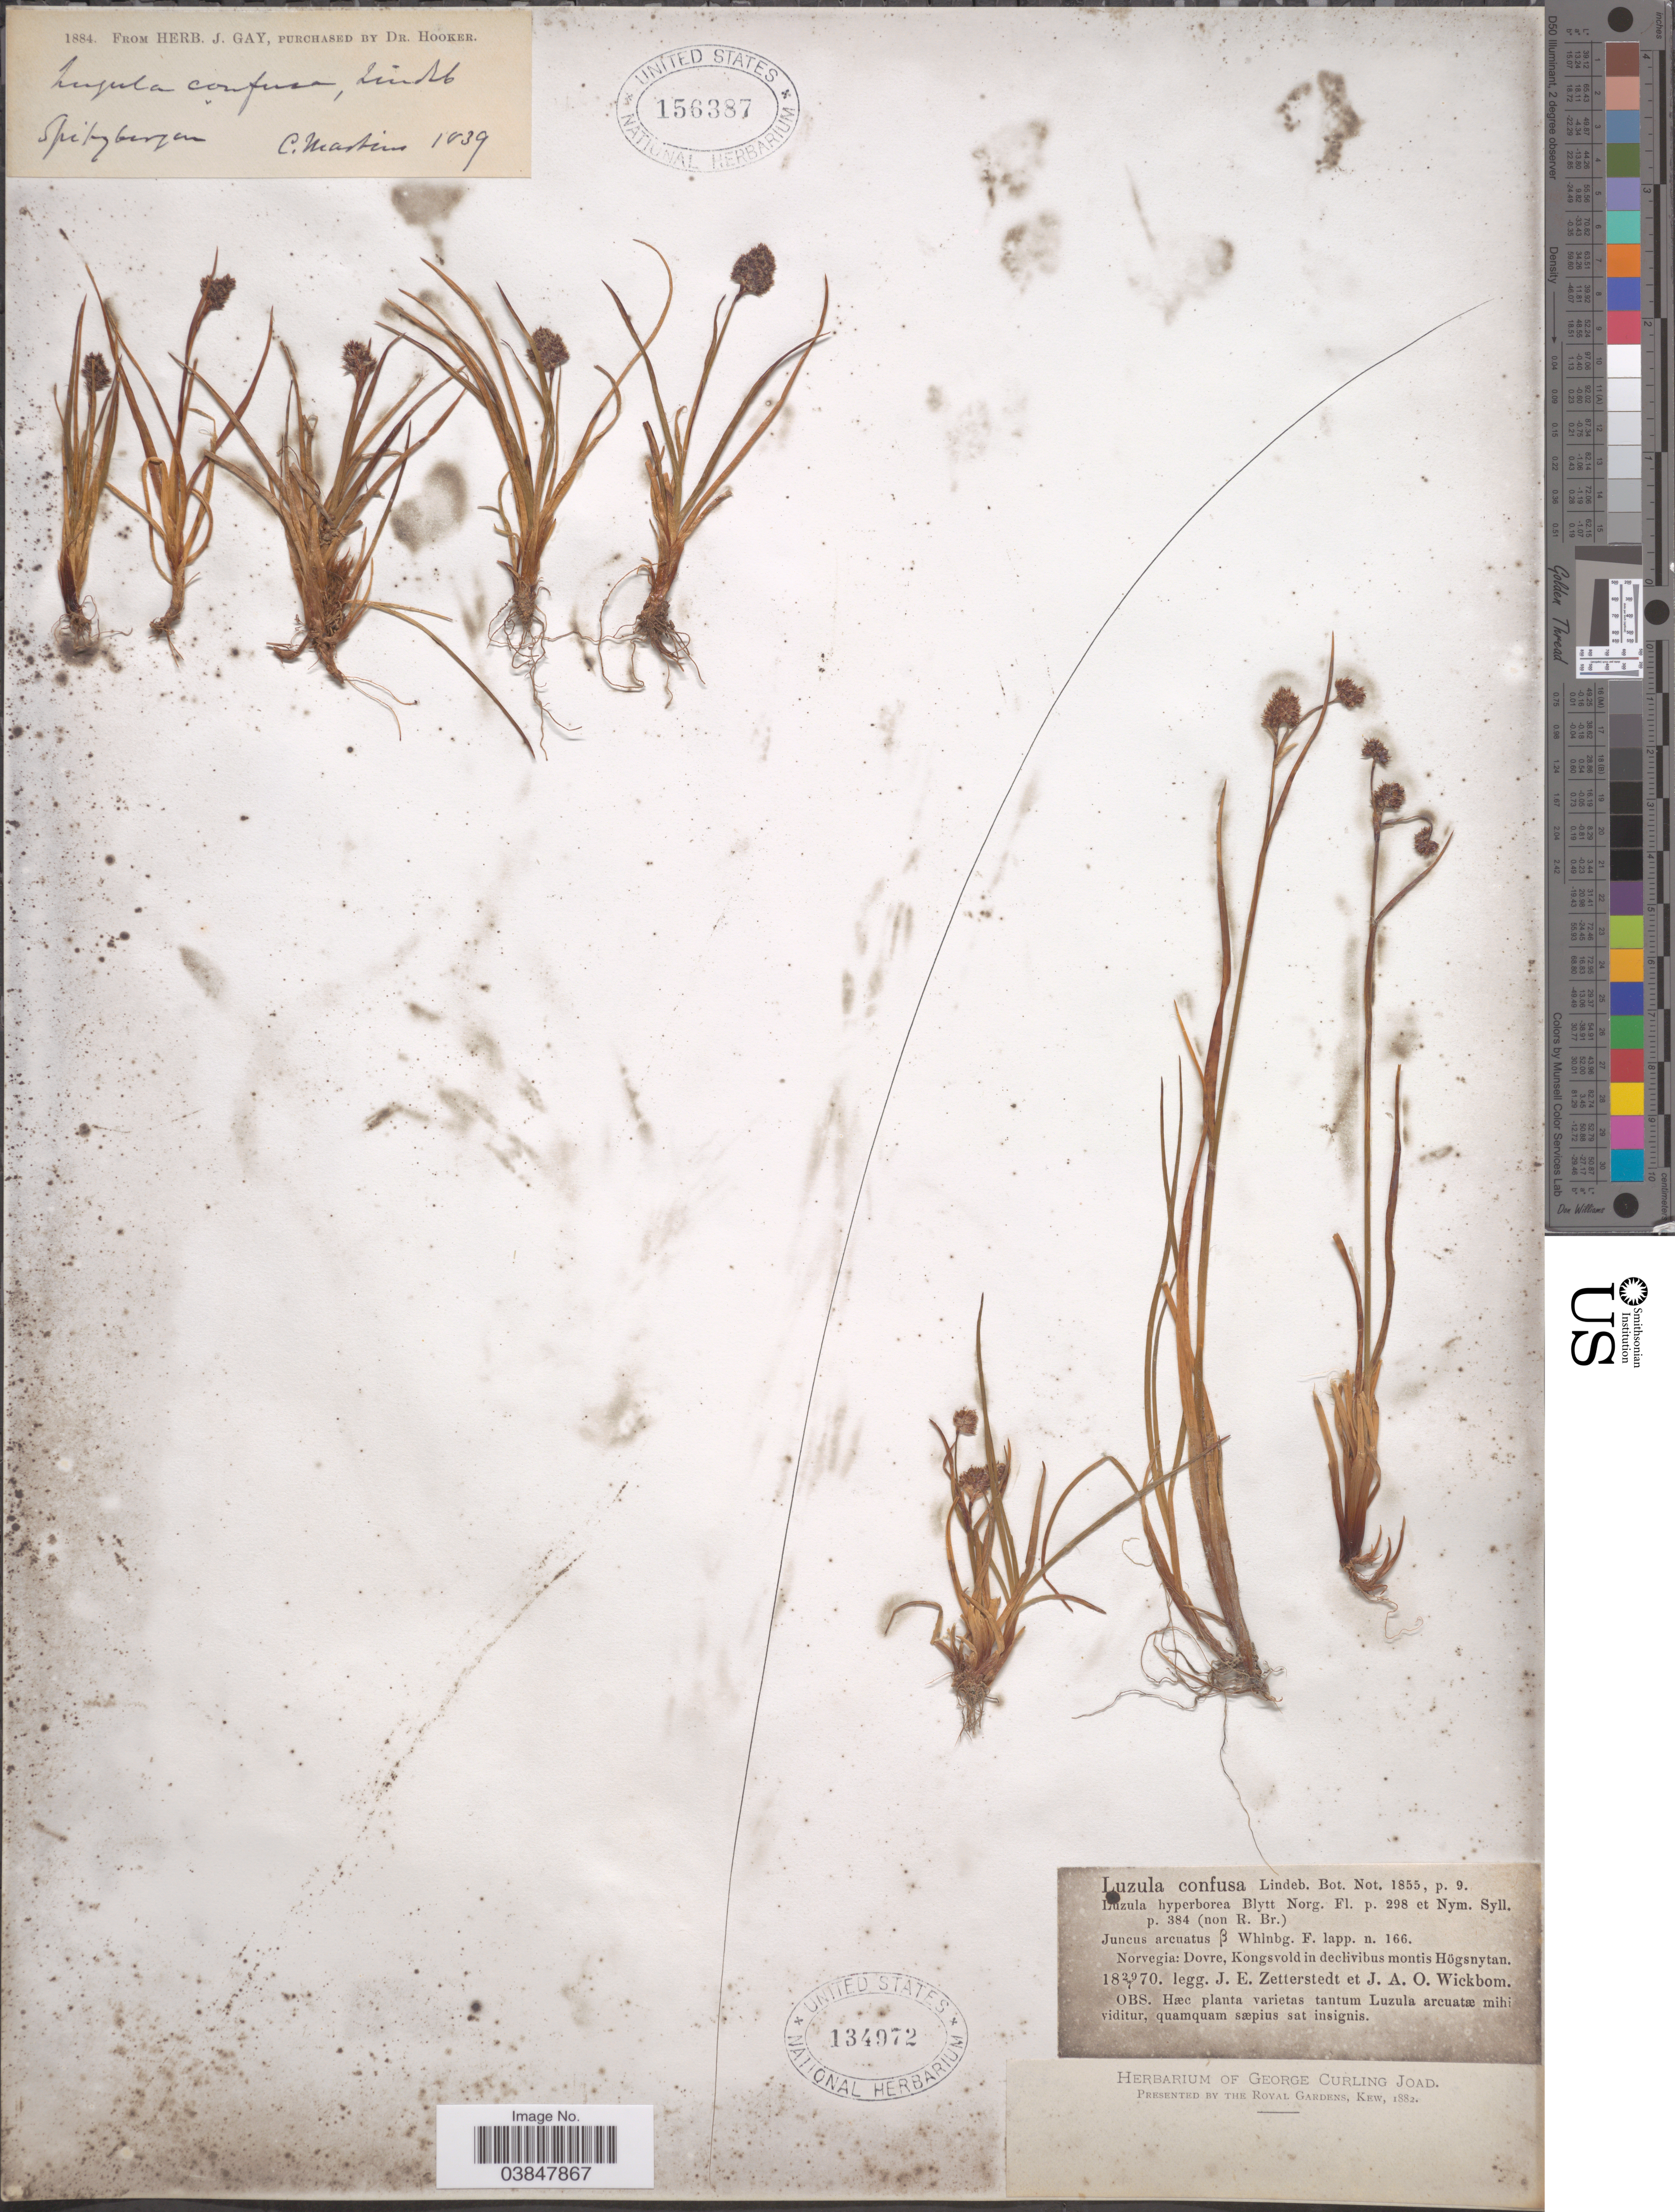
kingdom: Plantae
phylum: Tracheophyta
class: Liliopsida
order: Poales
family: Juncaceae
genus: Luzula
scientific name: Luzula confusa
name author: Lindeb.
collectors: J.E. Zetterstedt & J. Wickbom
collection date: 1870-07-29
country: Norway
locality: Dovre, Kongsvold in declivibyus montis Högsnytan.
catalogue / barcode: US 134972